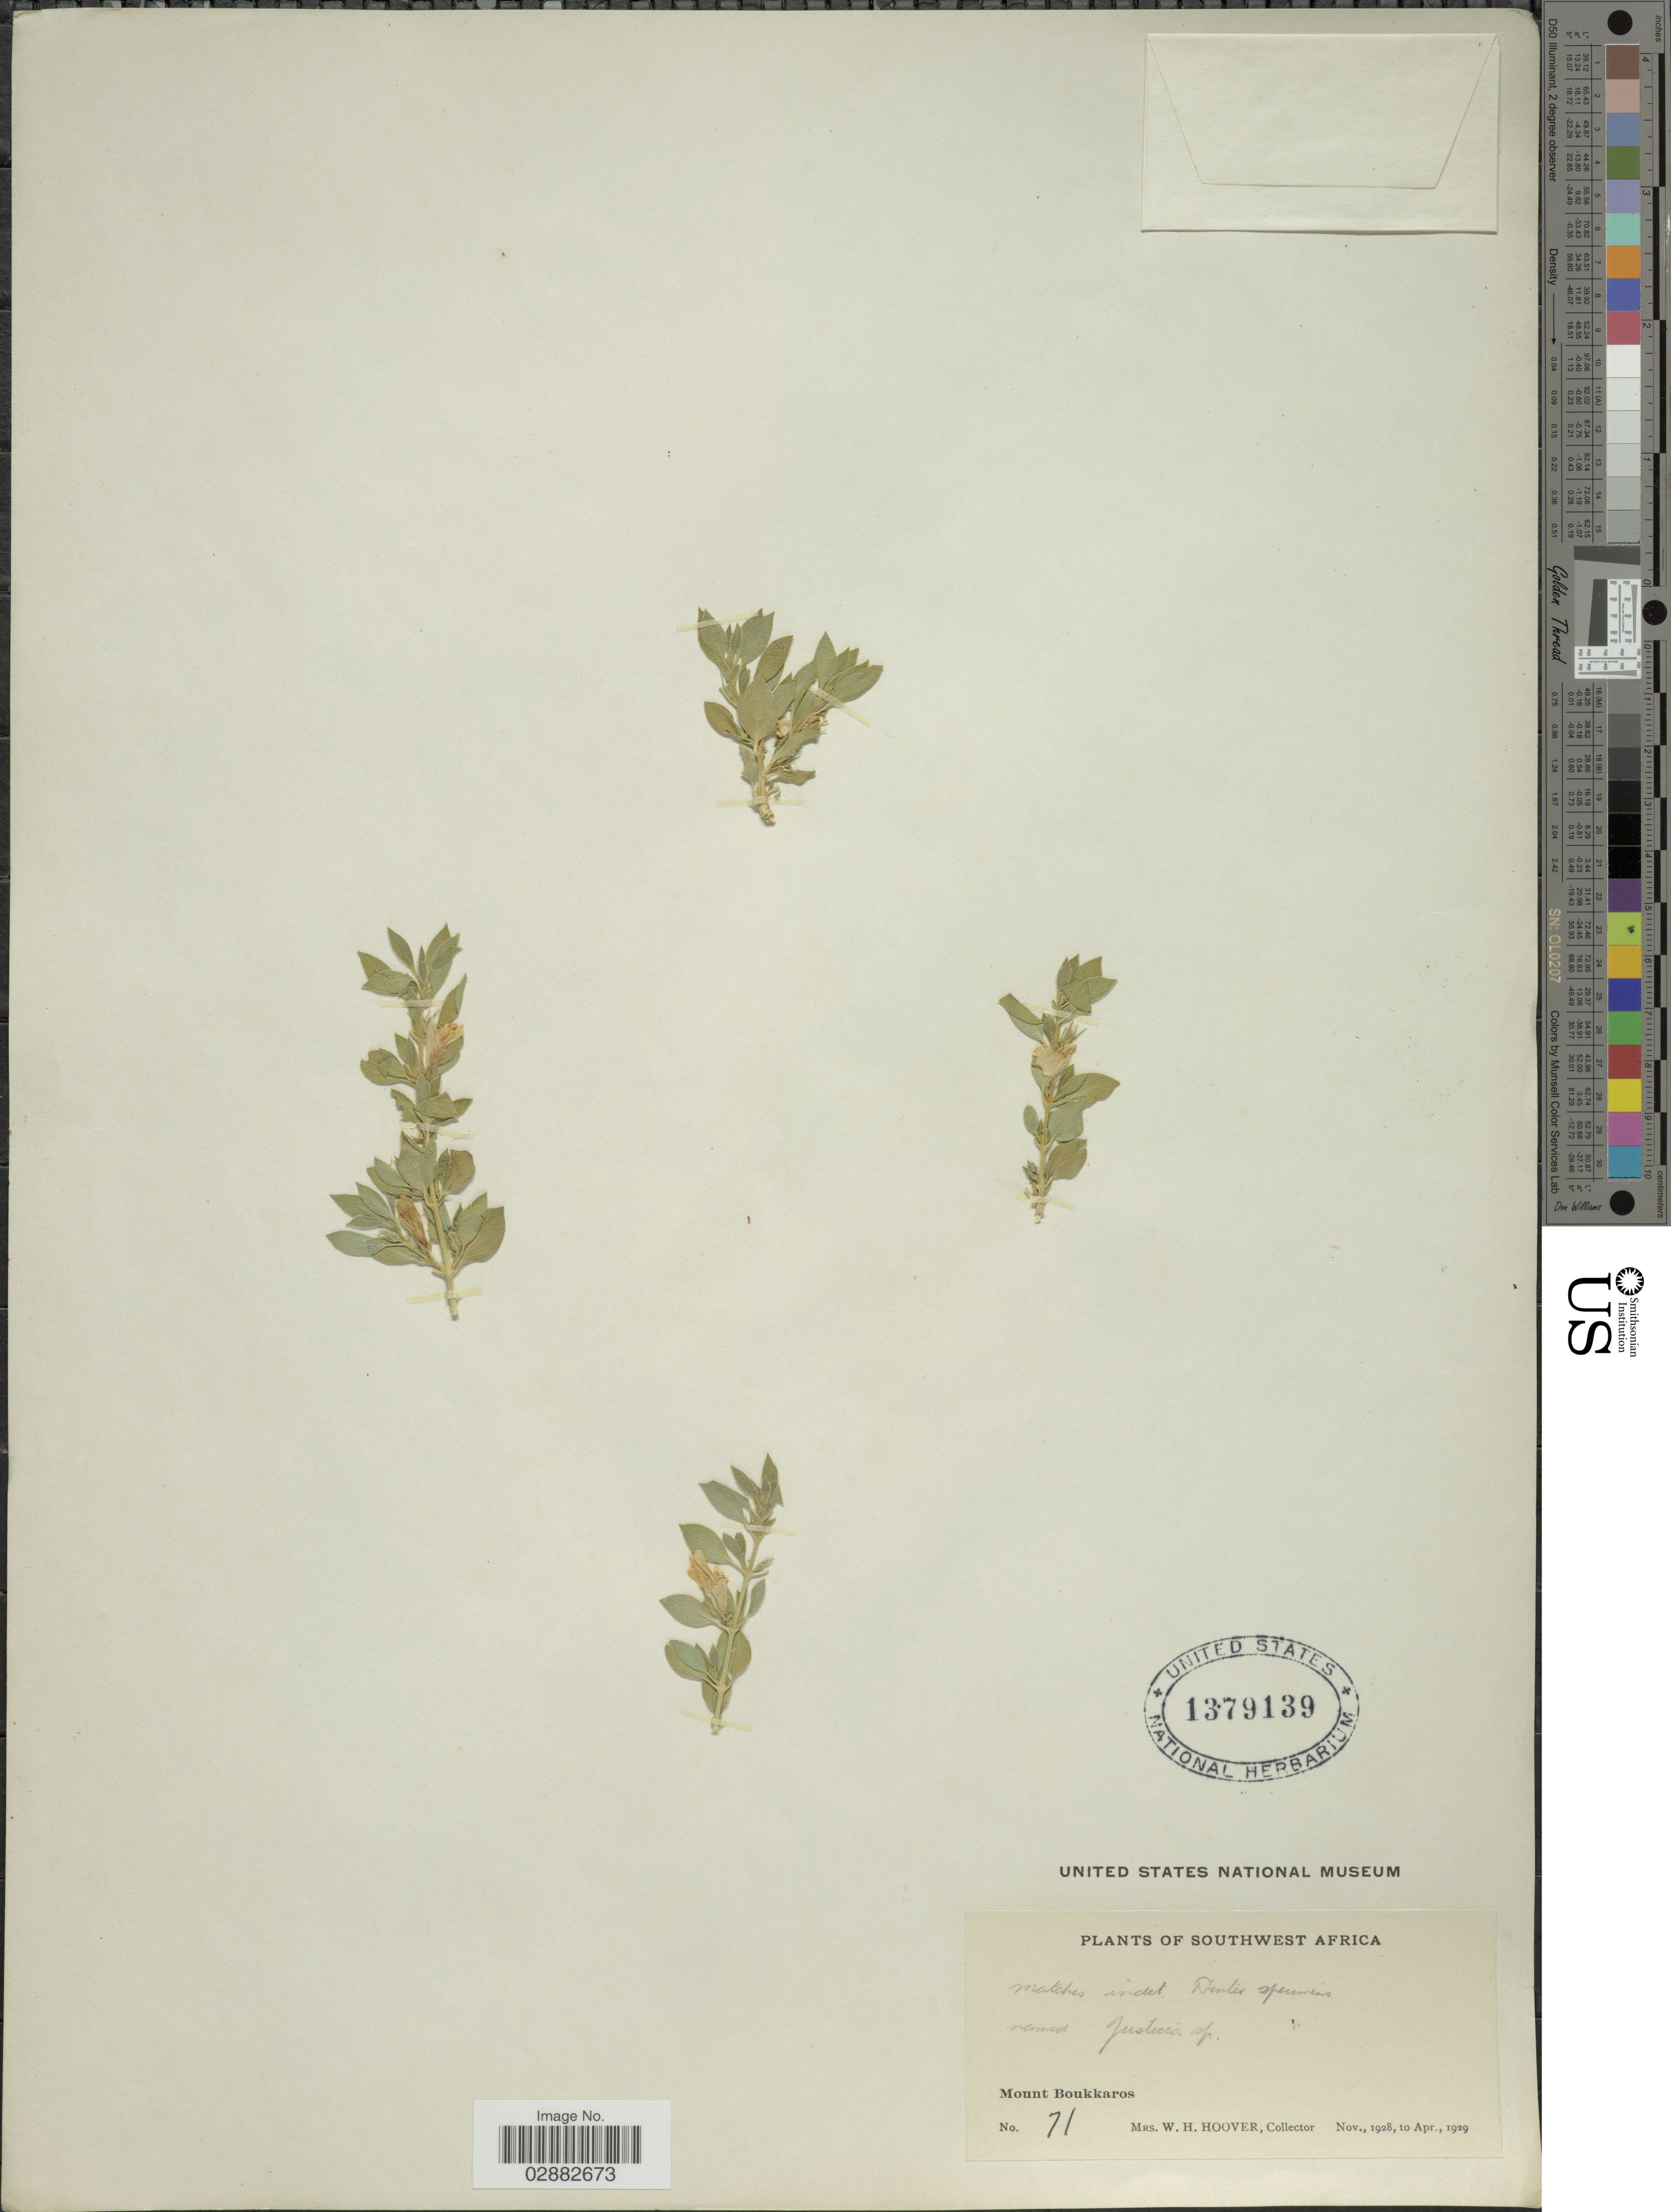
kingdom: Plantae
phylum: Tracheophyta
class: Magnoliopsida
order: Lamiales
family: Acanthaceae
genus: Justicia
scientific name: Justicia sp.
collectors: W. H. Hoover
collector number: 71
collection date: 1928-11/1929-04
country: Namibia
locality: Southwest Africa, Mount Boukkaros.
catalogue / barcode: US 1379139